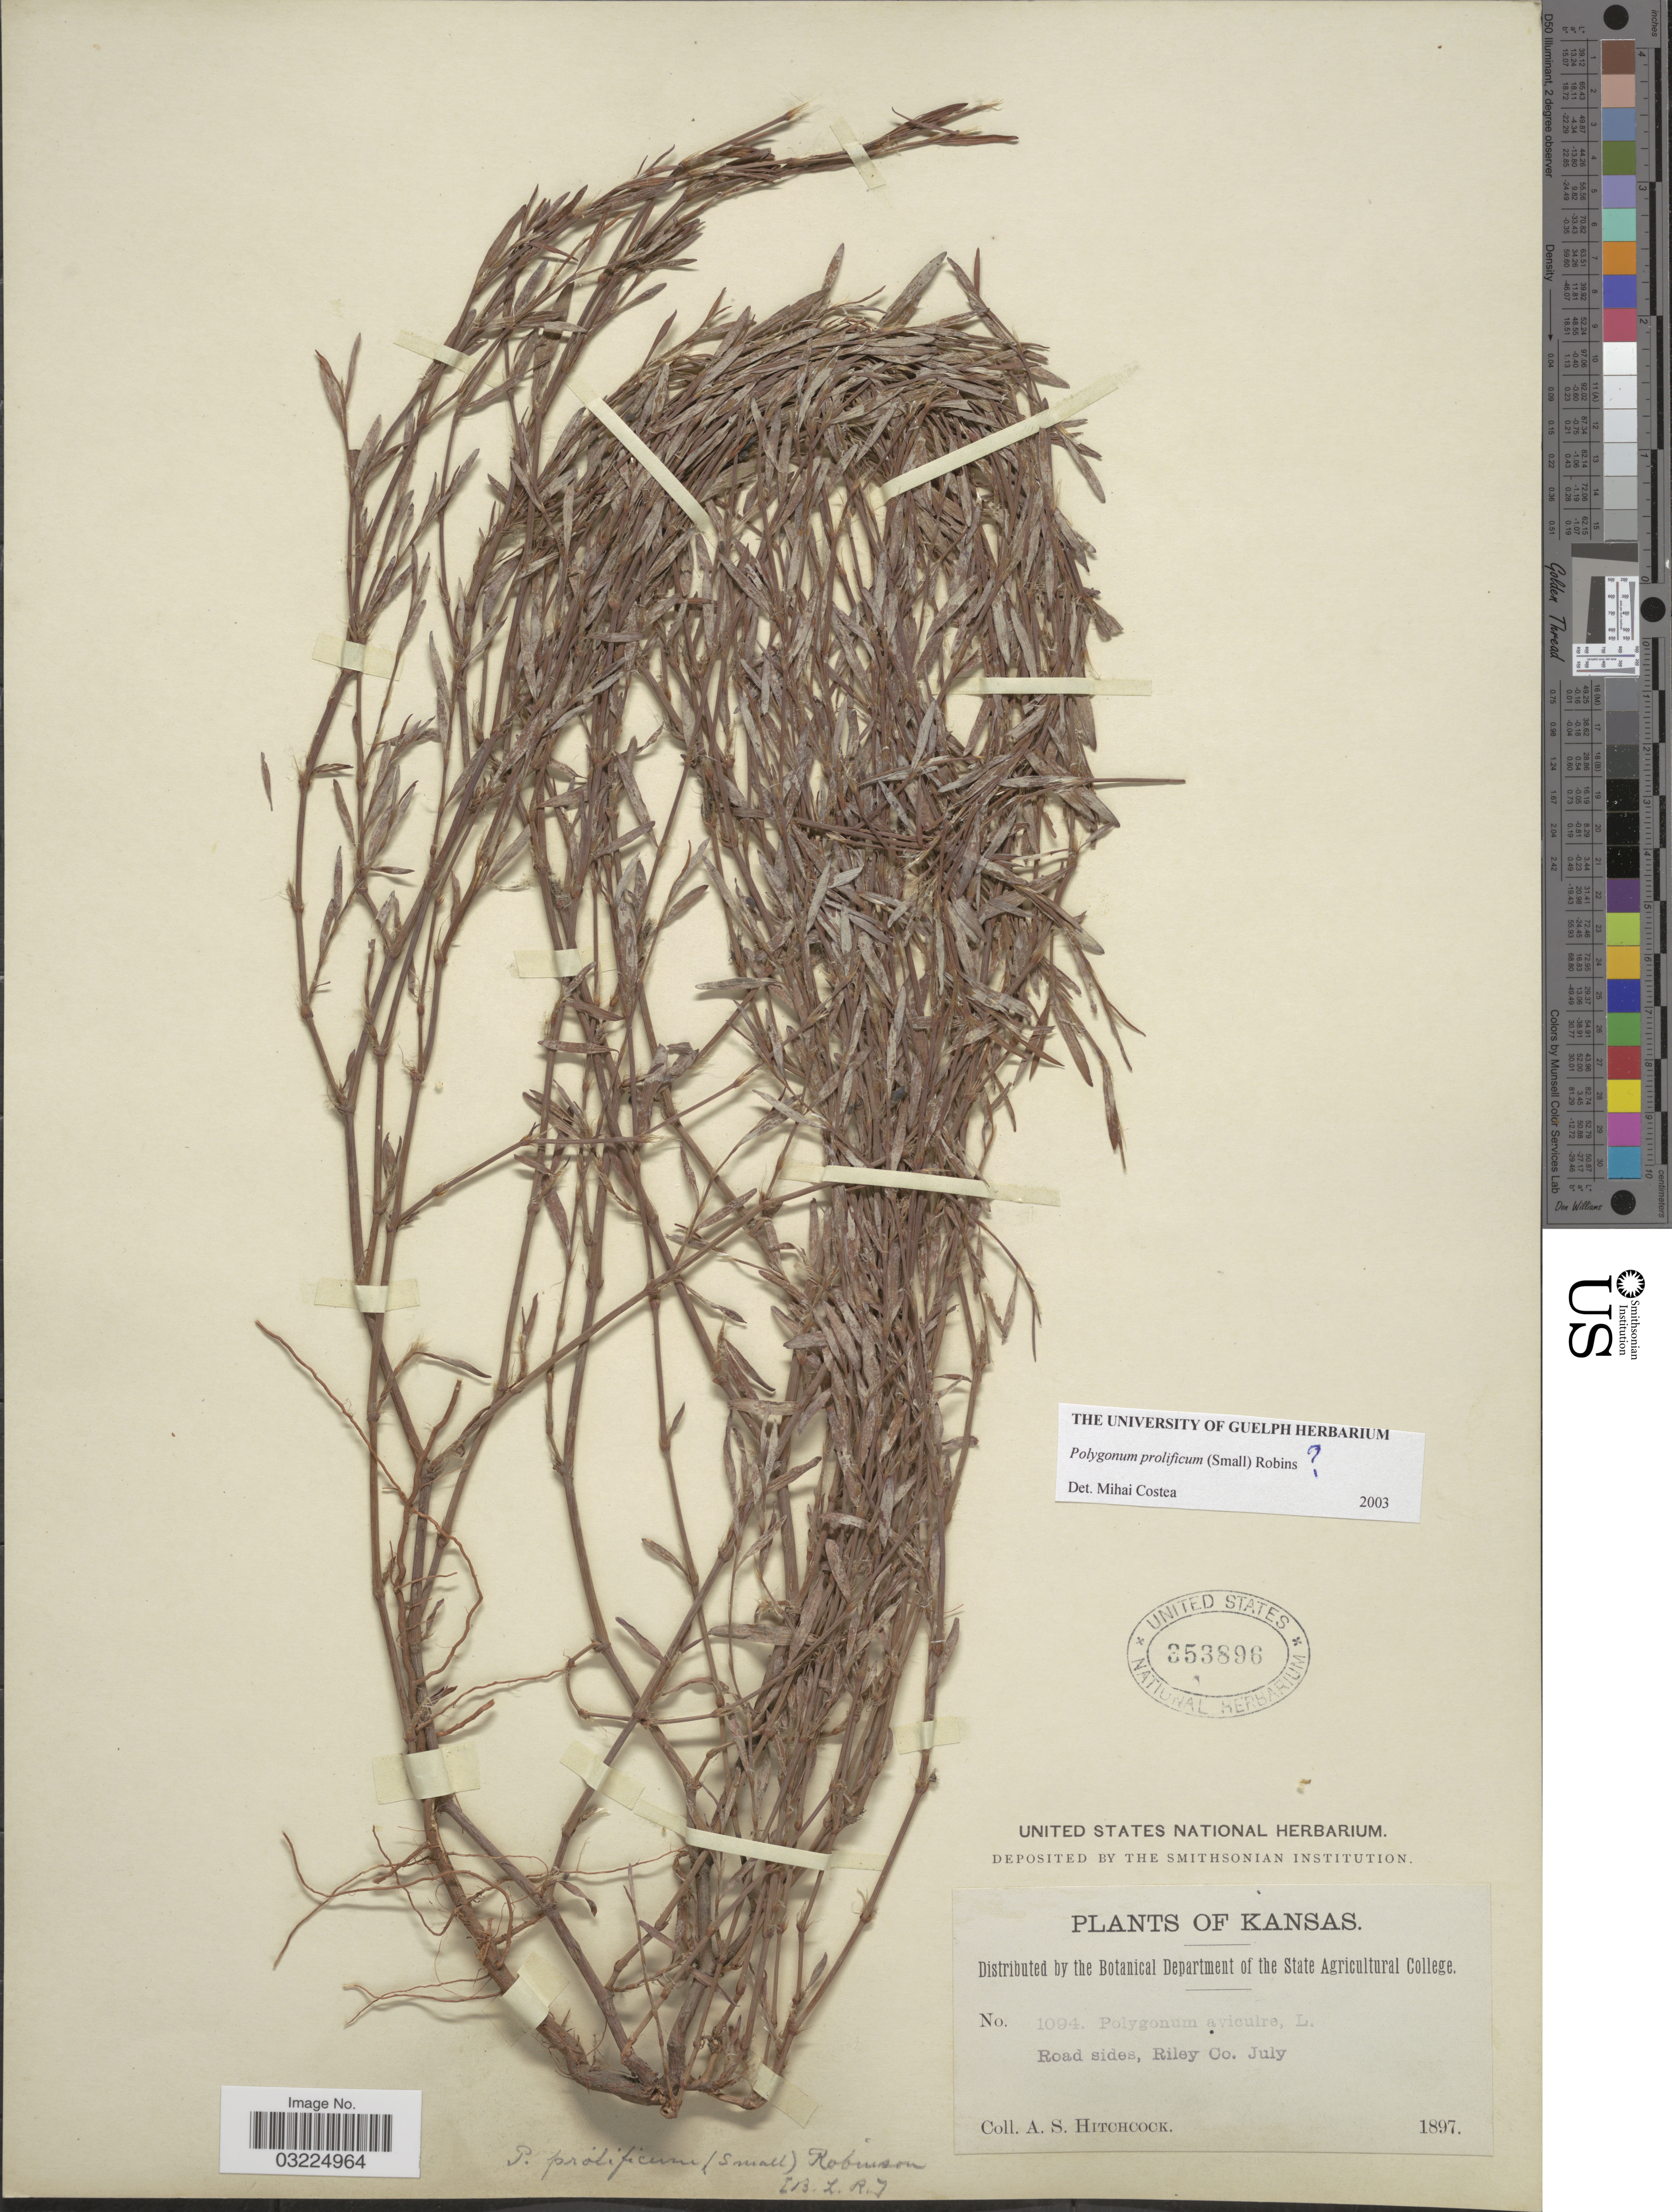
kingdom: Plantae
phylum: Tracheophyta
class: Magnoliopsida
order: Caryophyllales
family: Polygonaceae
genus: Polygonum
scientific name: Polygonum prolificum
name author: (Small) B.L. Rob.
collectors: A. S. Hitchcock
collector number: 1094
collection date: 1897-07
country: United States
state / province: Kansas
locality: Road sides, Riley Co.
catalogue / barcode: US 353896